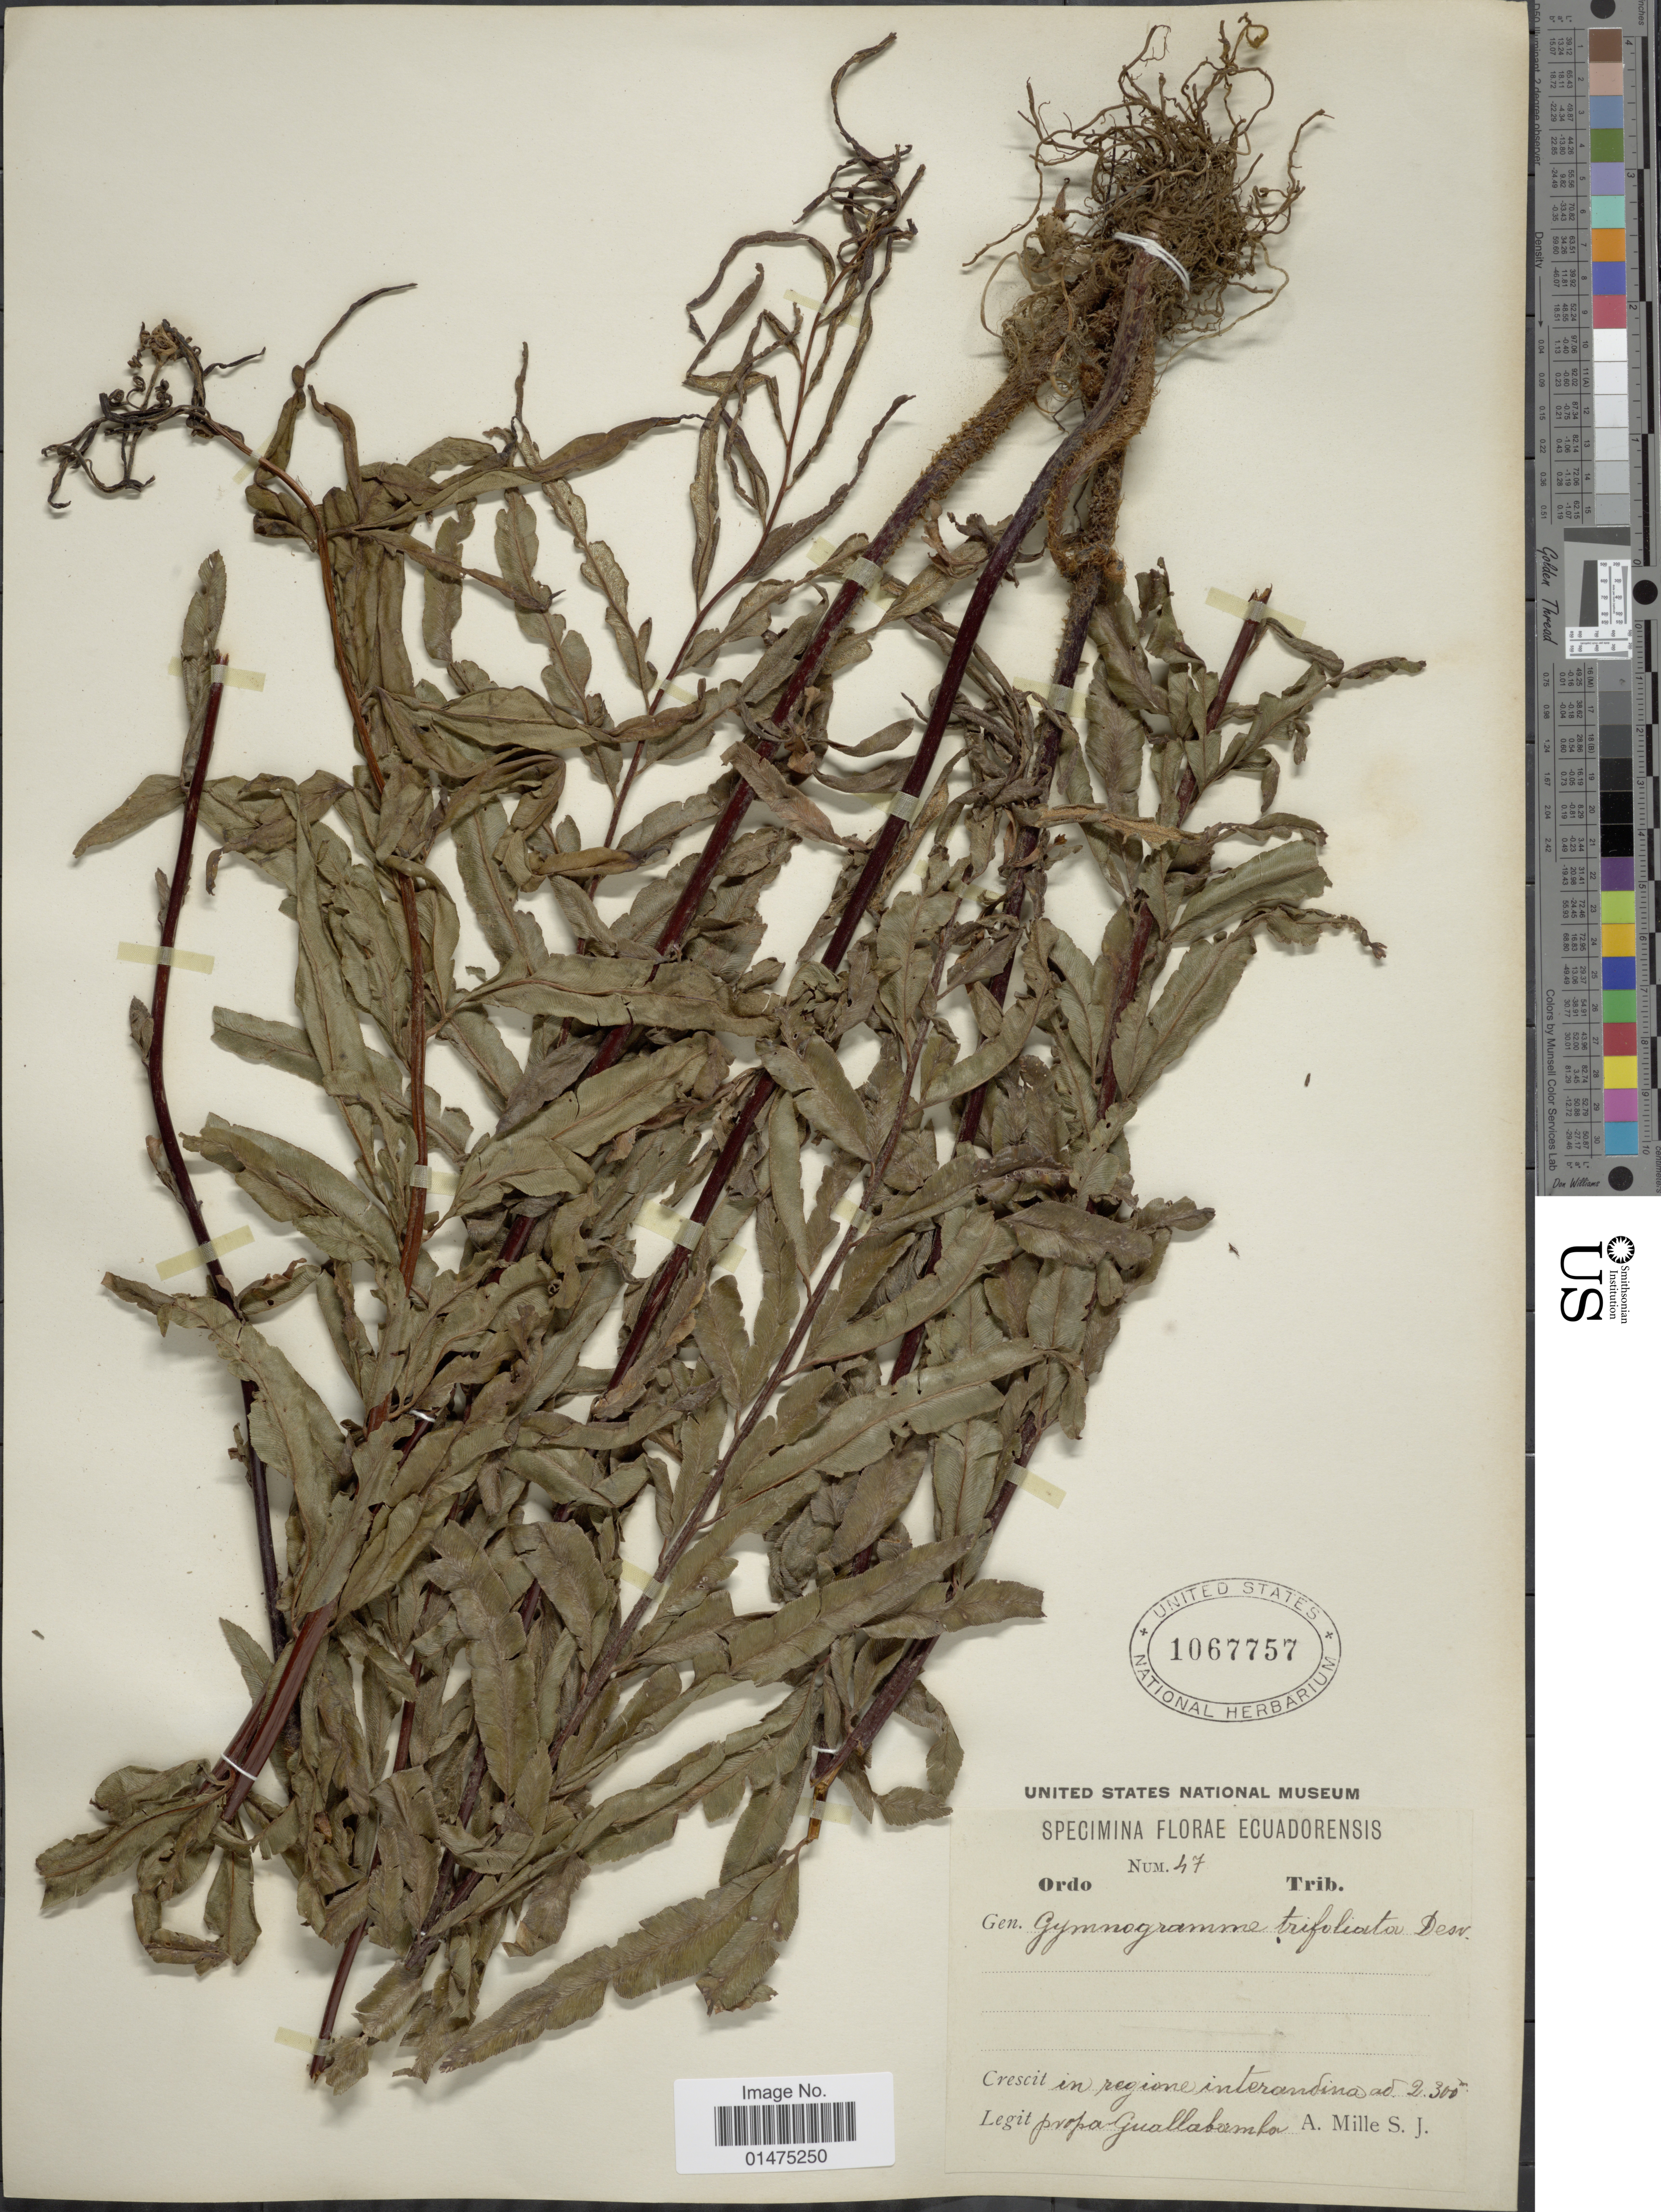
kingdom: Plantae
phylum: Tracheophyta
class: Polypodiopsida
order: Polypodiales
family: Pteridaceae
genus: Pityrogramma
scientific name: Pityrogramma trifoliata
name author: (L.) R.M. Tryon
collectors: A. Mille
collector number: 47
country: Ecuador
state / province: Esmeraldas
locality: porpa Guallabamba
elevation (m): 2300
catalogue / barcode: US 1067757